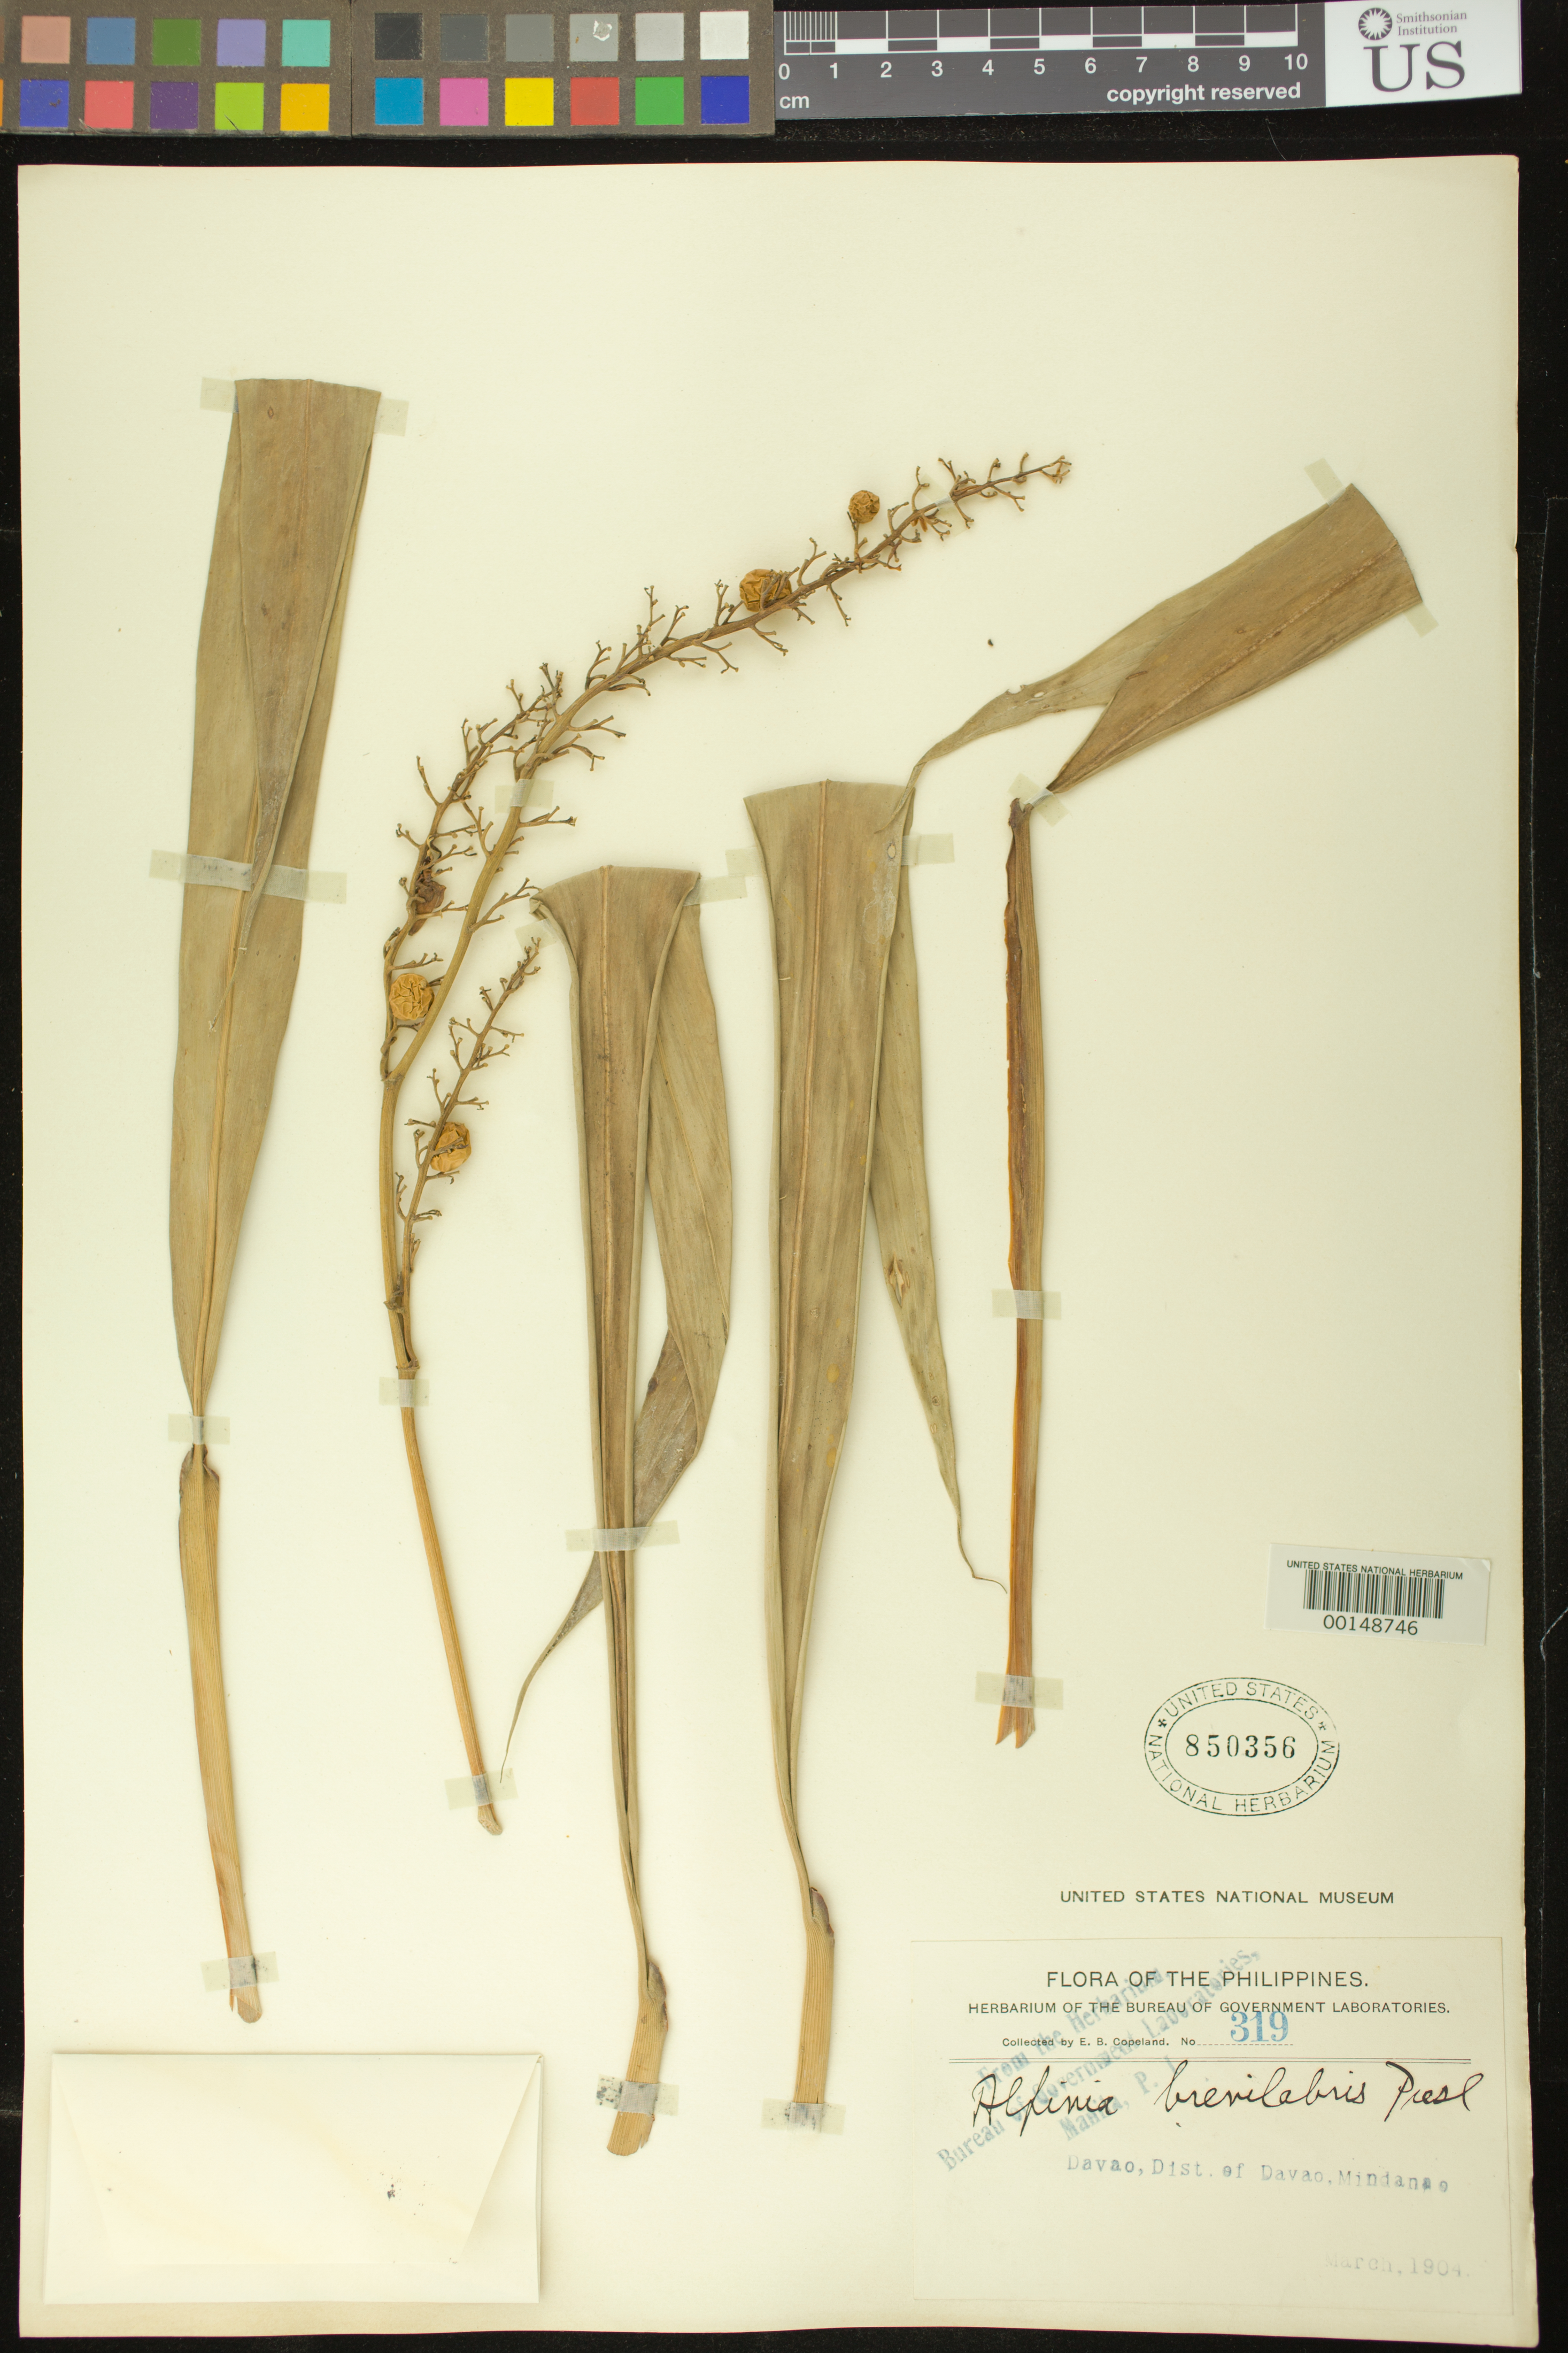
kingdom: Plantae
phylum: Tracheophyta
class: Liliopsida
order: Zingiberales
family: Zingiberaceae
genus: Alpinia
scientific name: Alpinia brevilabris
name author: C. Presl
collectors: E. B. Copeland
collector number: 319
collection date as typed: Mar 1904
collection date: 1904-03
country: Philippines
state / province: Davao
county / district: Davao del Norte / Davao del Sur / Davao Oriental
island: Mindanao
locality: Davao, dist. of Davao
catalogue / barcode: US 850356